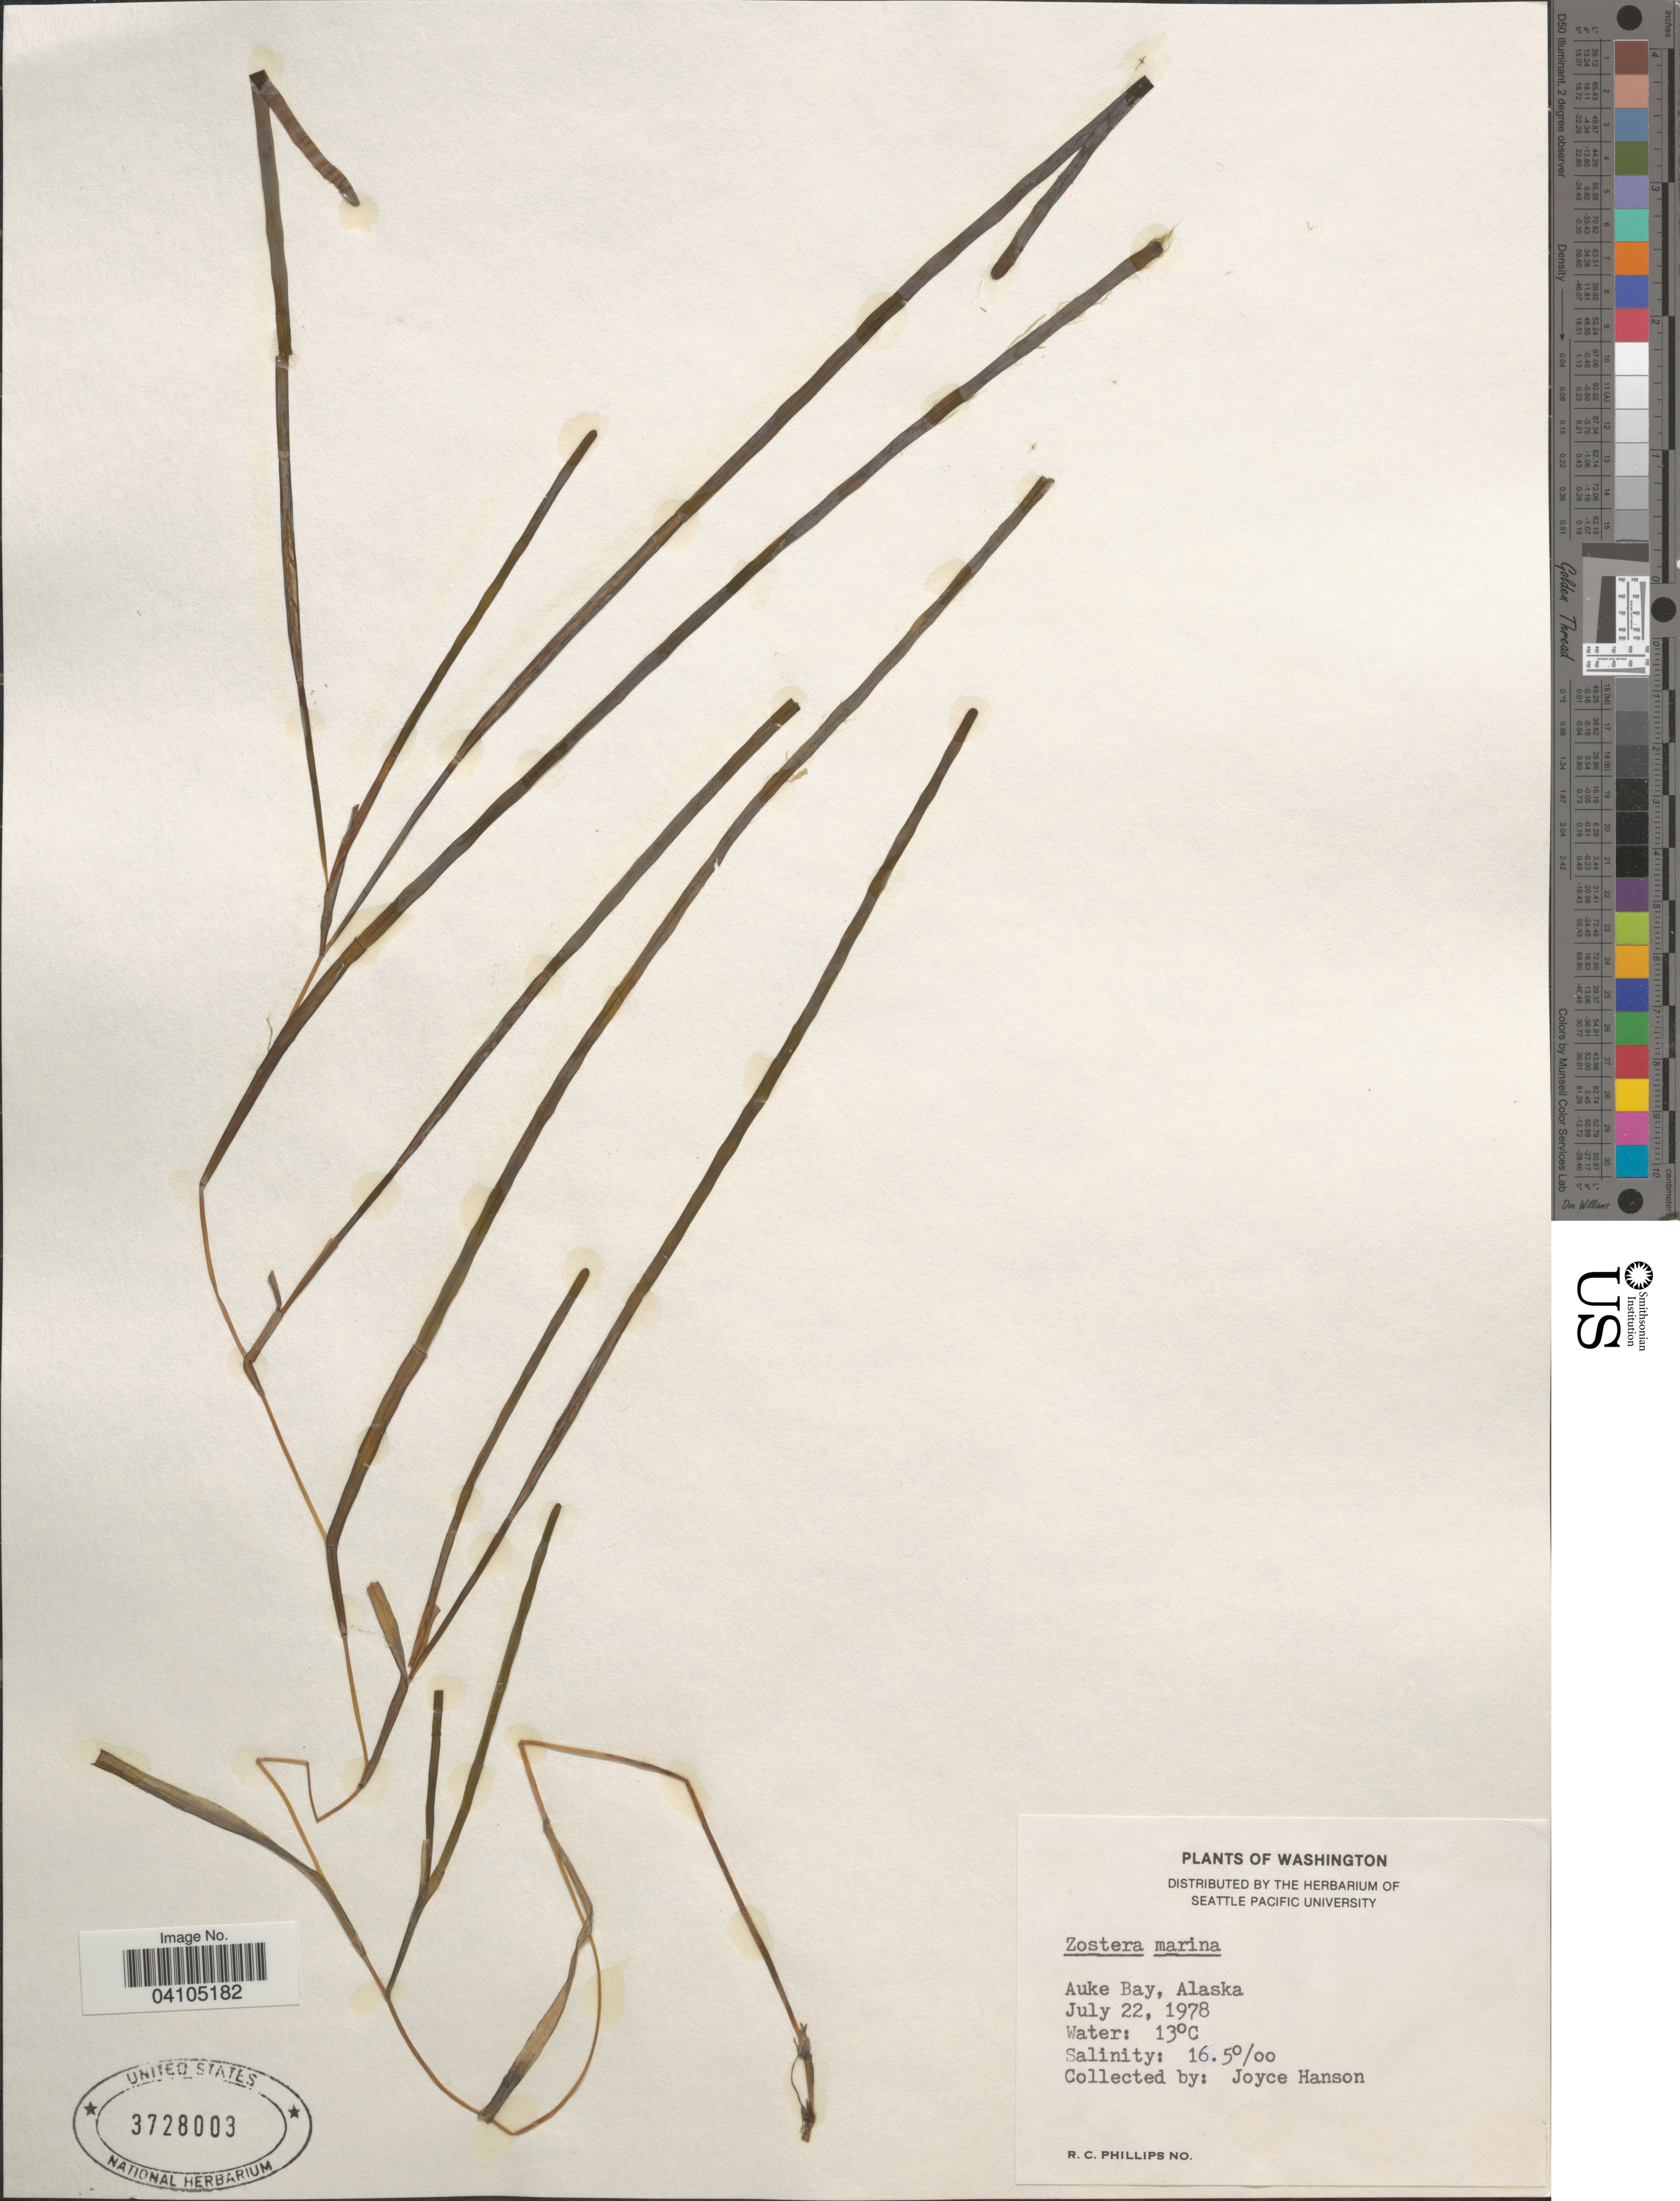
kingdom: Plantae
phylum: Tracheophyta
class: Liliopsida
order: Alismatales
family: Zosteraceae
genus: Zostera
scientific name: Zostera marina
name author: L.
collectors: J. Hanson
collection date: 1978-07-22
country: United States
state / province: Alaska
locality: Auke Bay.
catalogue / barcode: US 3728003